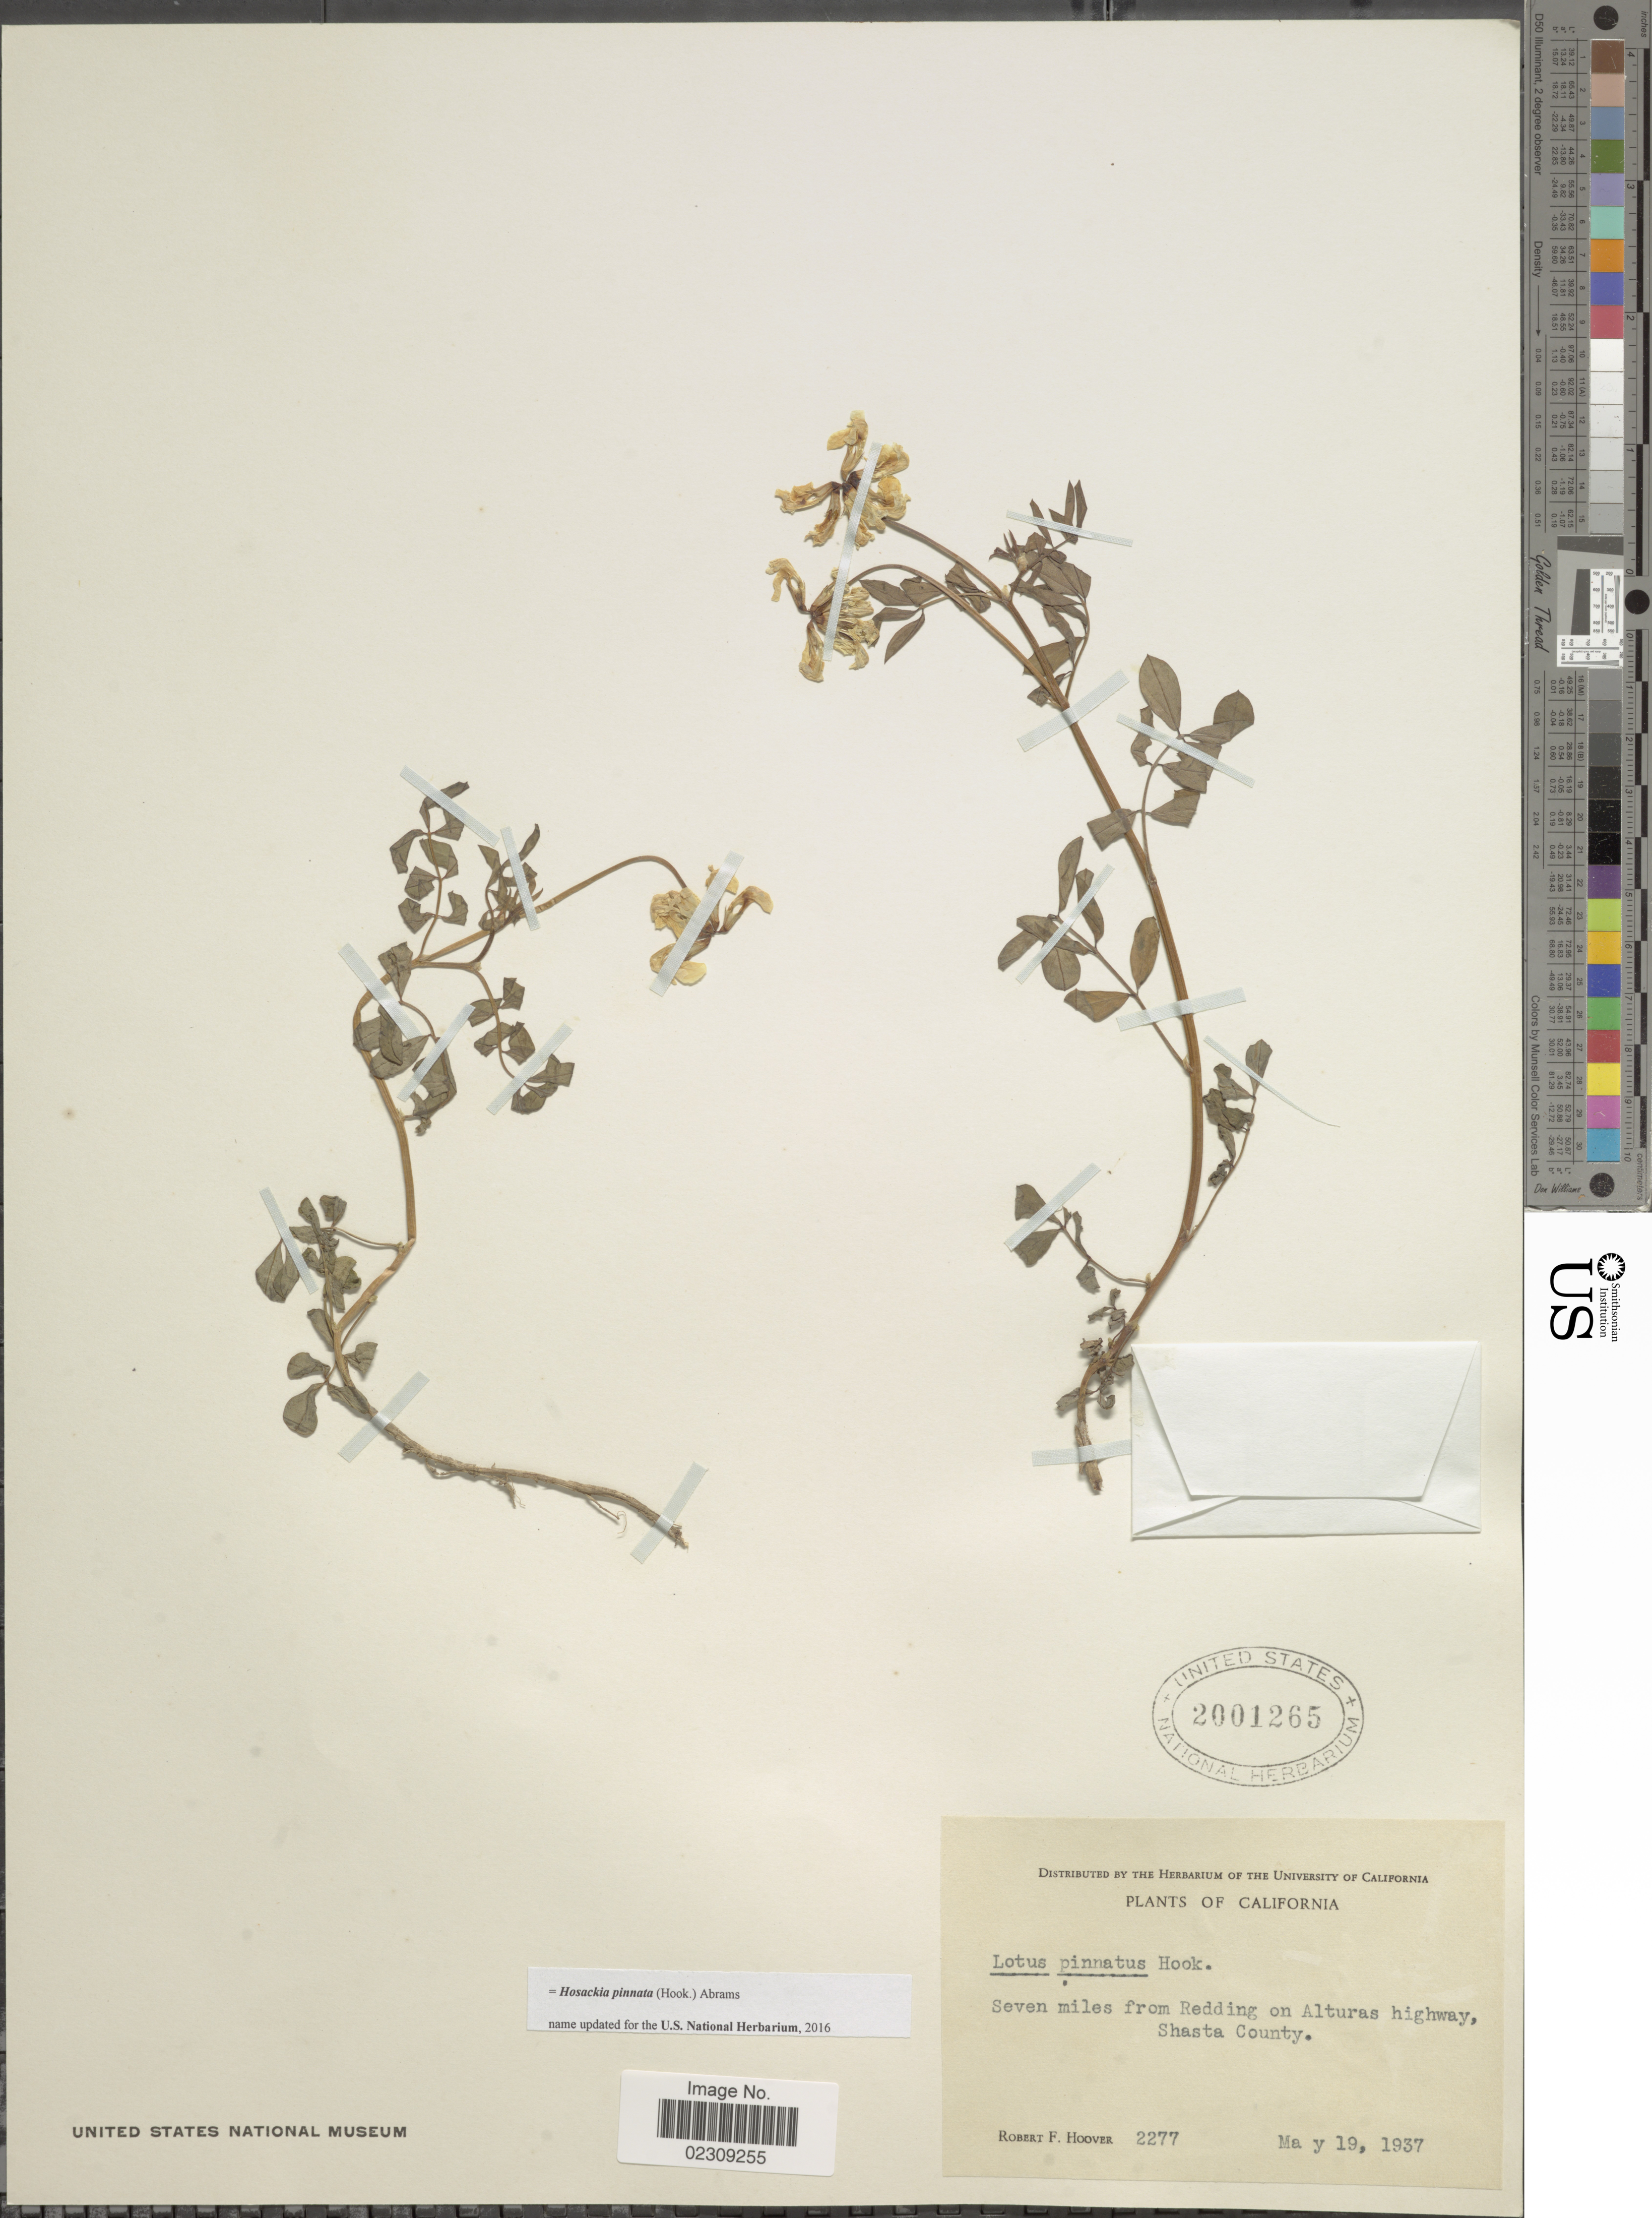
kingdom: Plantae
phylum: Tracheophyta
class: Magnoliopsida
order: Fabales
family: Fabaceae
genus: Hosackia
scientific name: Hosackia pinnata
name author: (Hook.) Abrams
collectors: R. F. Hoover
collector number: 2277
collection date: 1937-05-19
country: United States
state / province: California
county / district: Shasta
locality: Seven miles from Redding on Alturas highway, Shasta County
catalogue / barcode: US 2001265